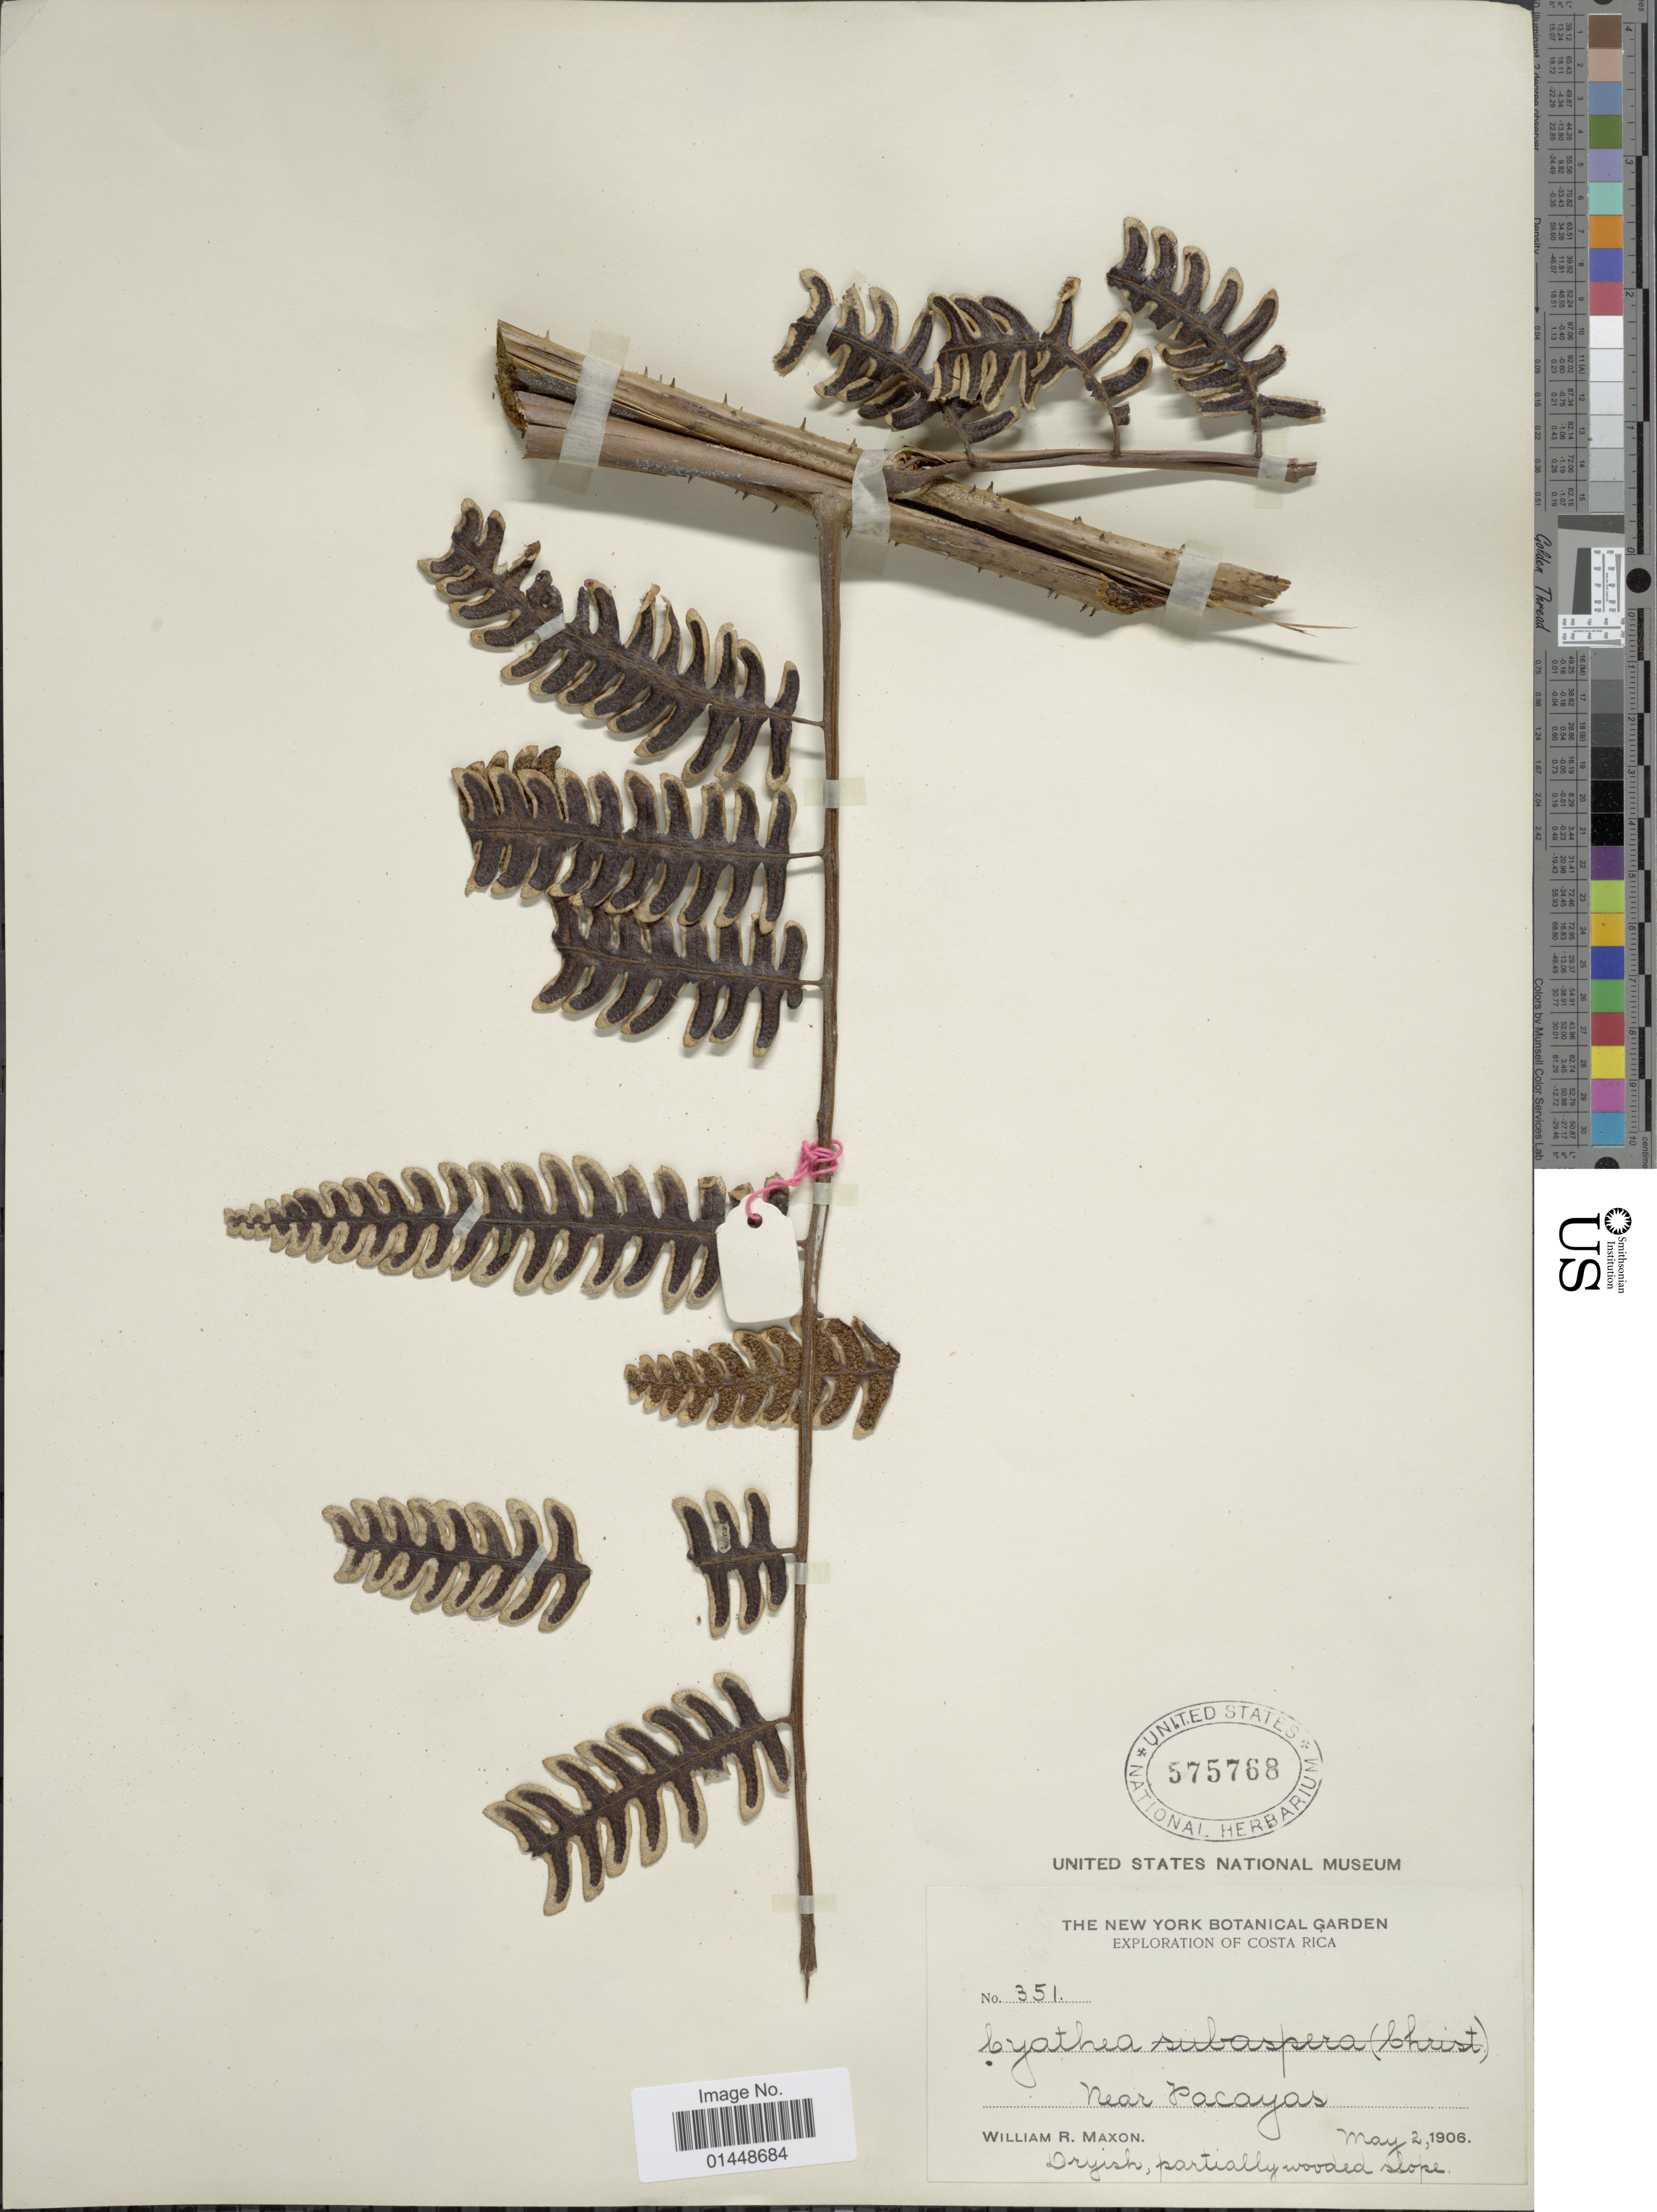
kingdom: Plantae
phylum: Tracheophyta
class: Polypodiopsida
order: Cyatheales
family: Cyatheaceae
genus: Cyathea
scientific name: Cyathea divergens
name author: Kunze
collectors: W. R. Maxon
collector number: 351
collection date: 1906-05-02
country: Costa Rica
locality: Near Pacayas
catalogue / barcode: US 575768